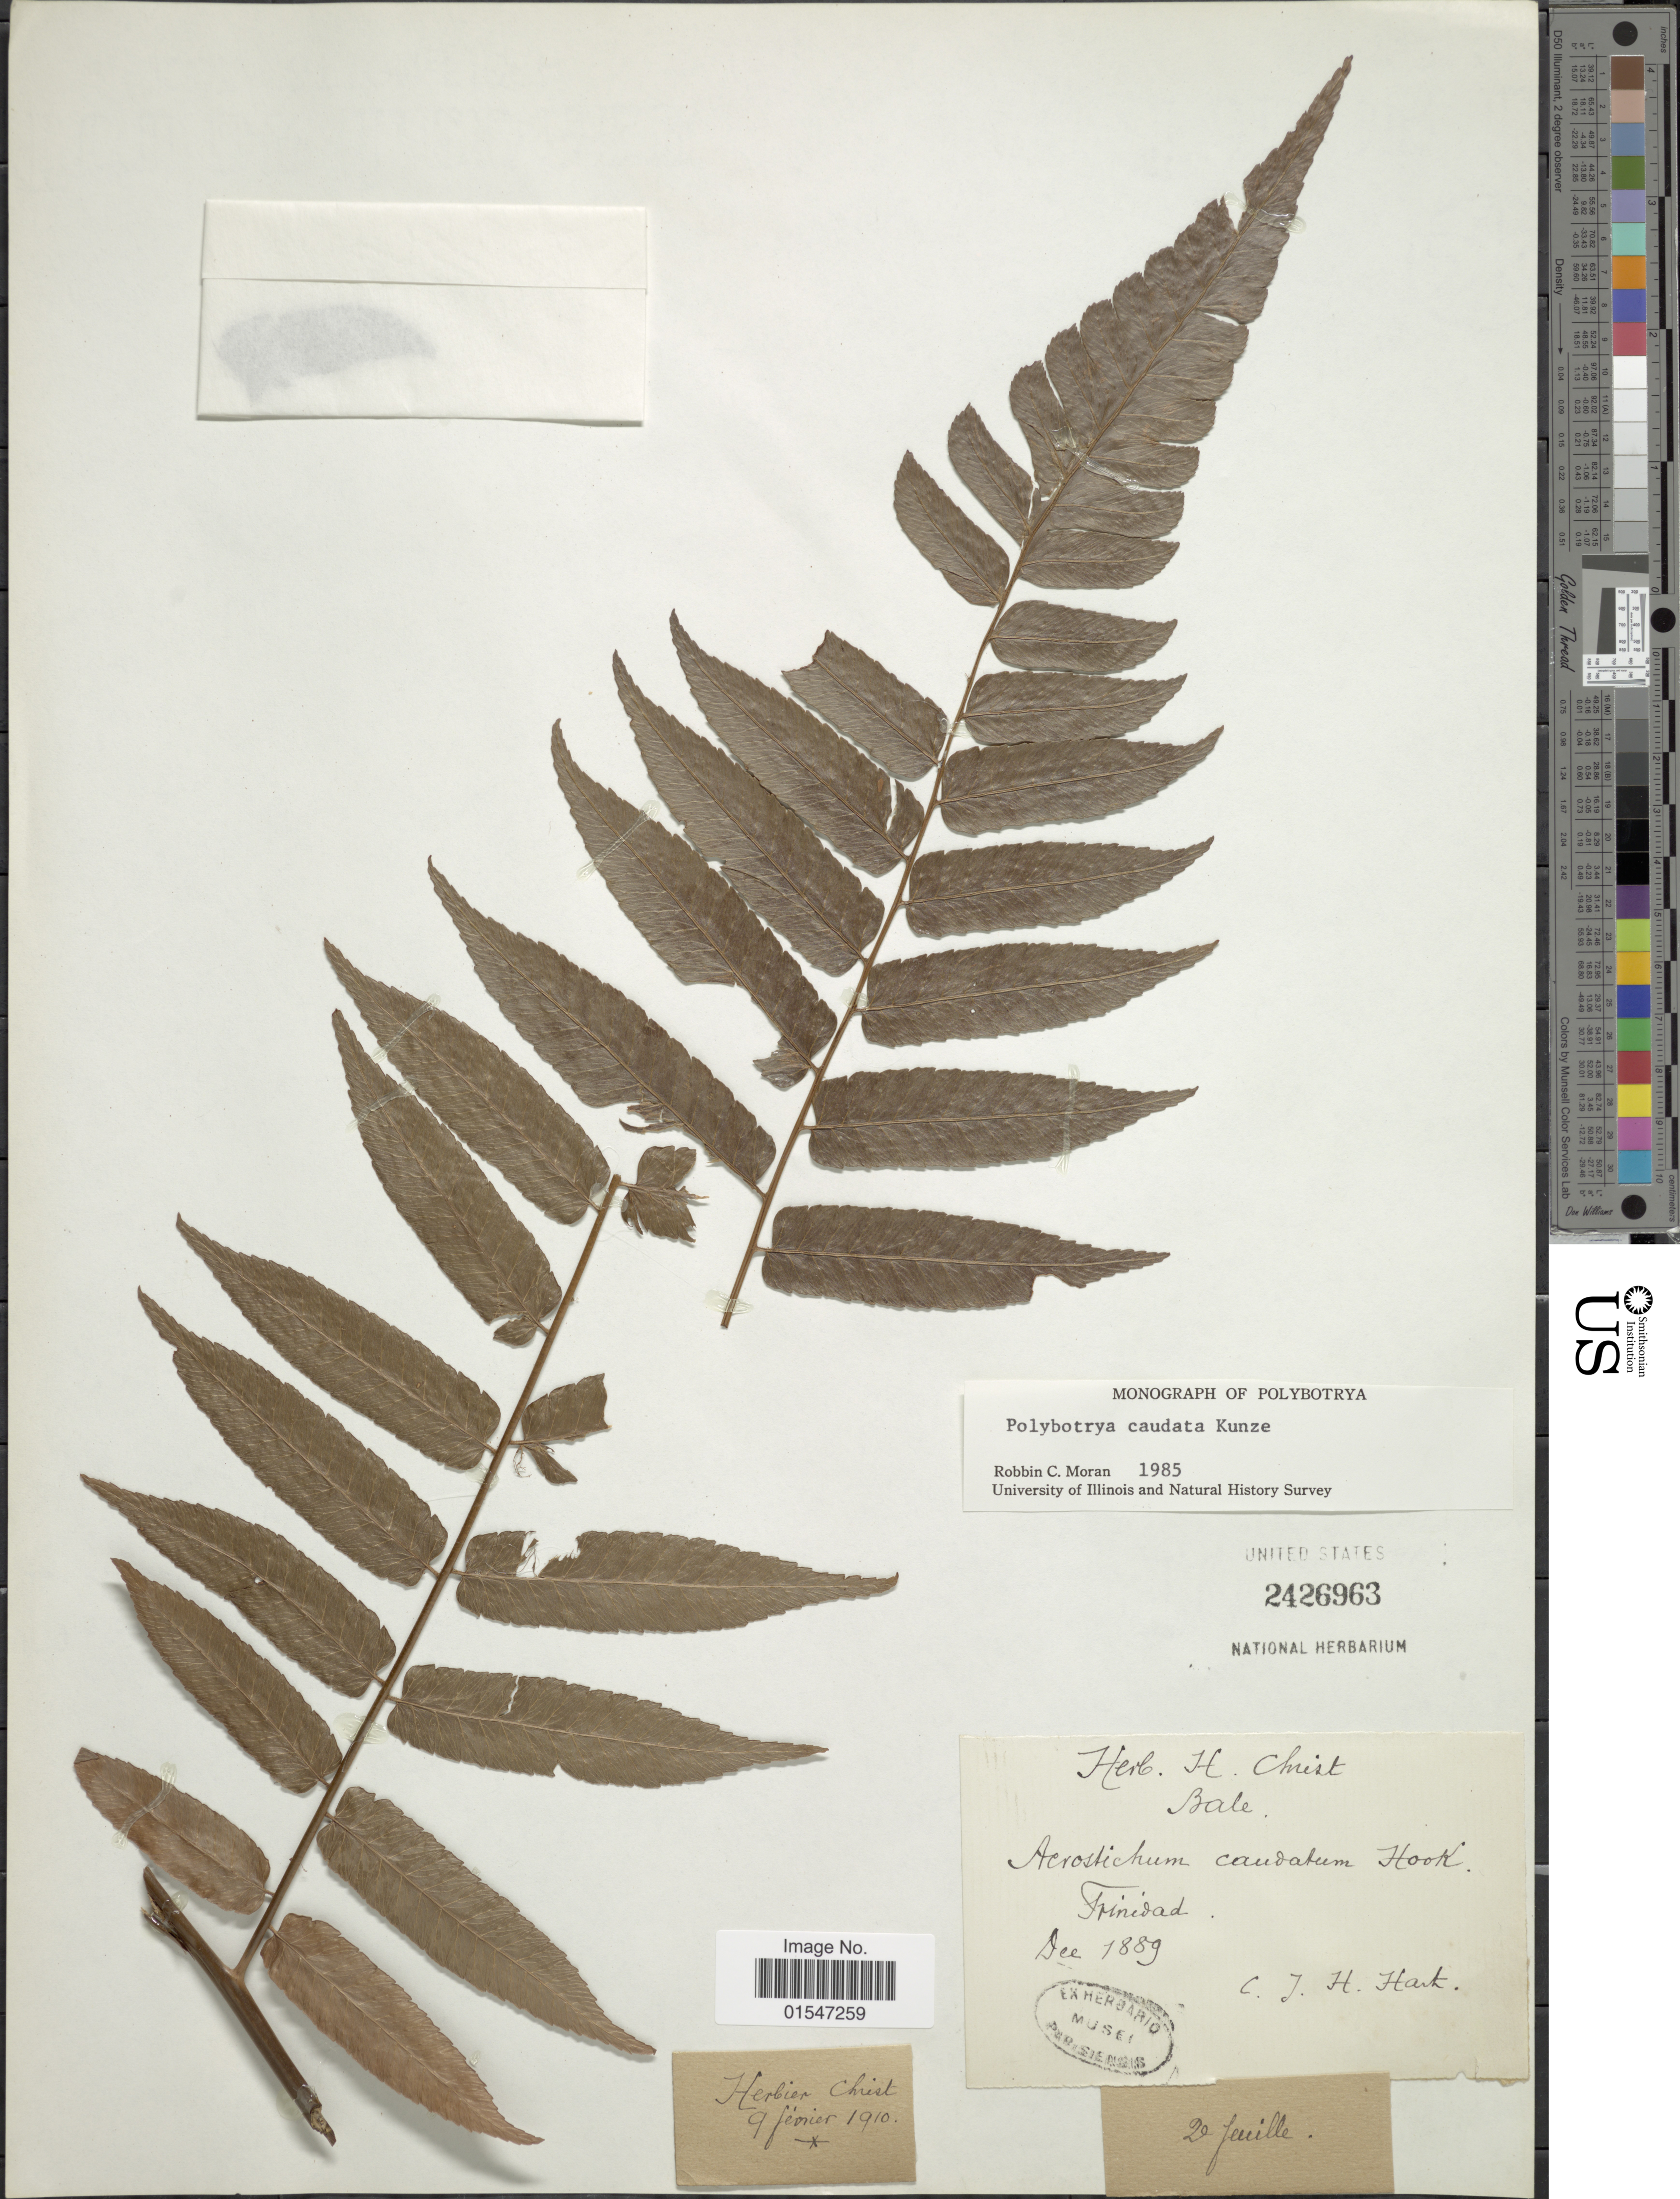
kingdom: Plantae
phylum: Tracheophyta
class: Polypodiopsida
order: Polypodiales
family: Dryopteridaceae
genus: Polybotrya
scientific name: Polybotrya caudata f. caudata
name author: Kunze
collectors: C. Hart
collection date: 1889-12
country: Trinidad and Tobago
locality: Trinidad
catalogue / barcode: US 2426963